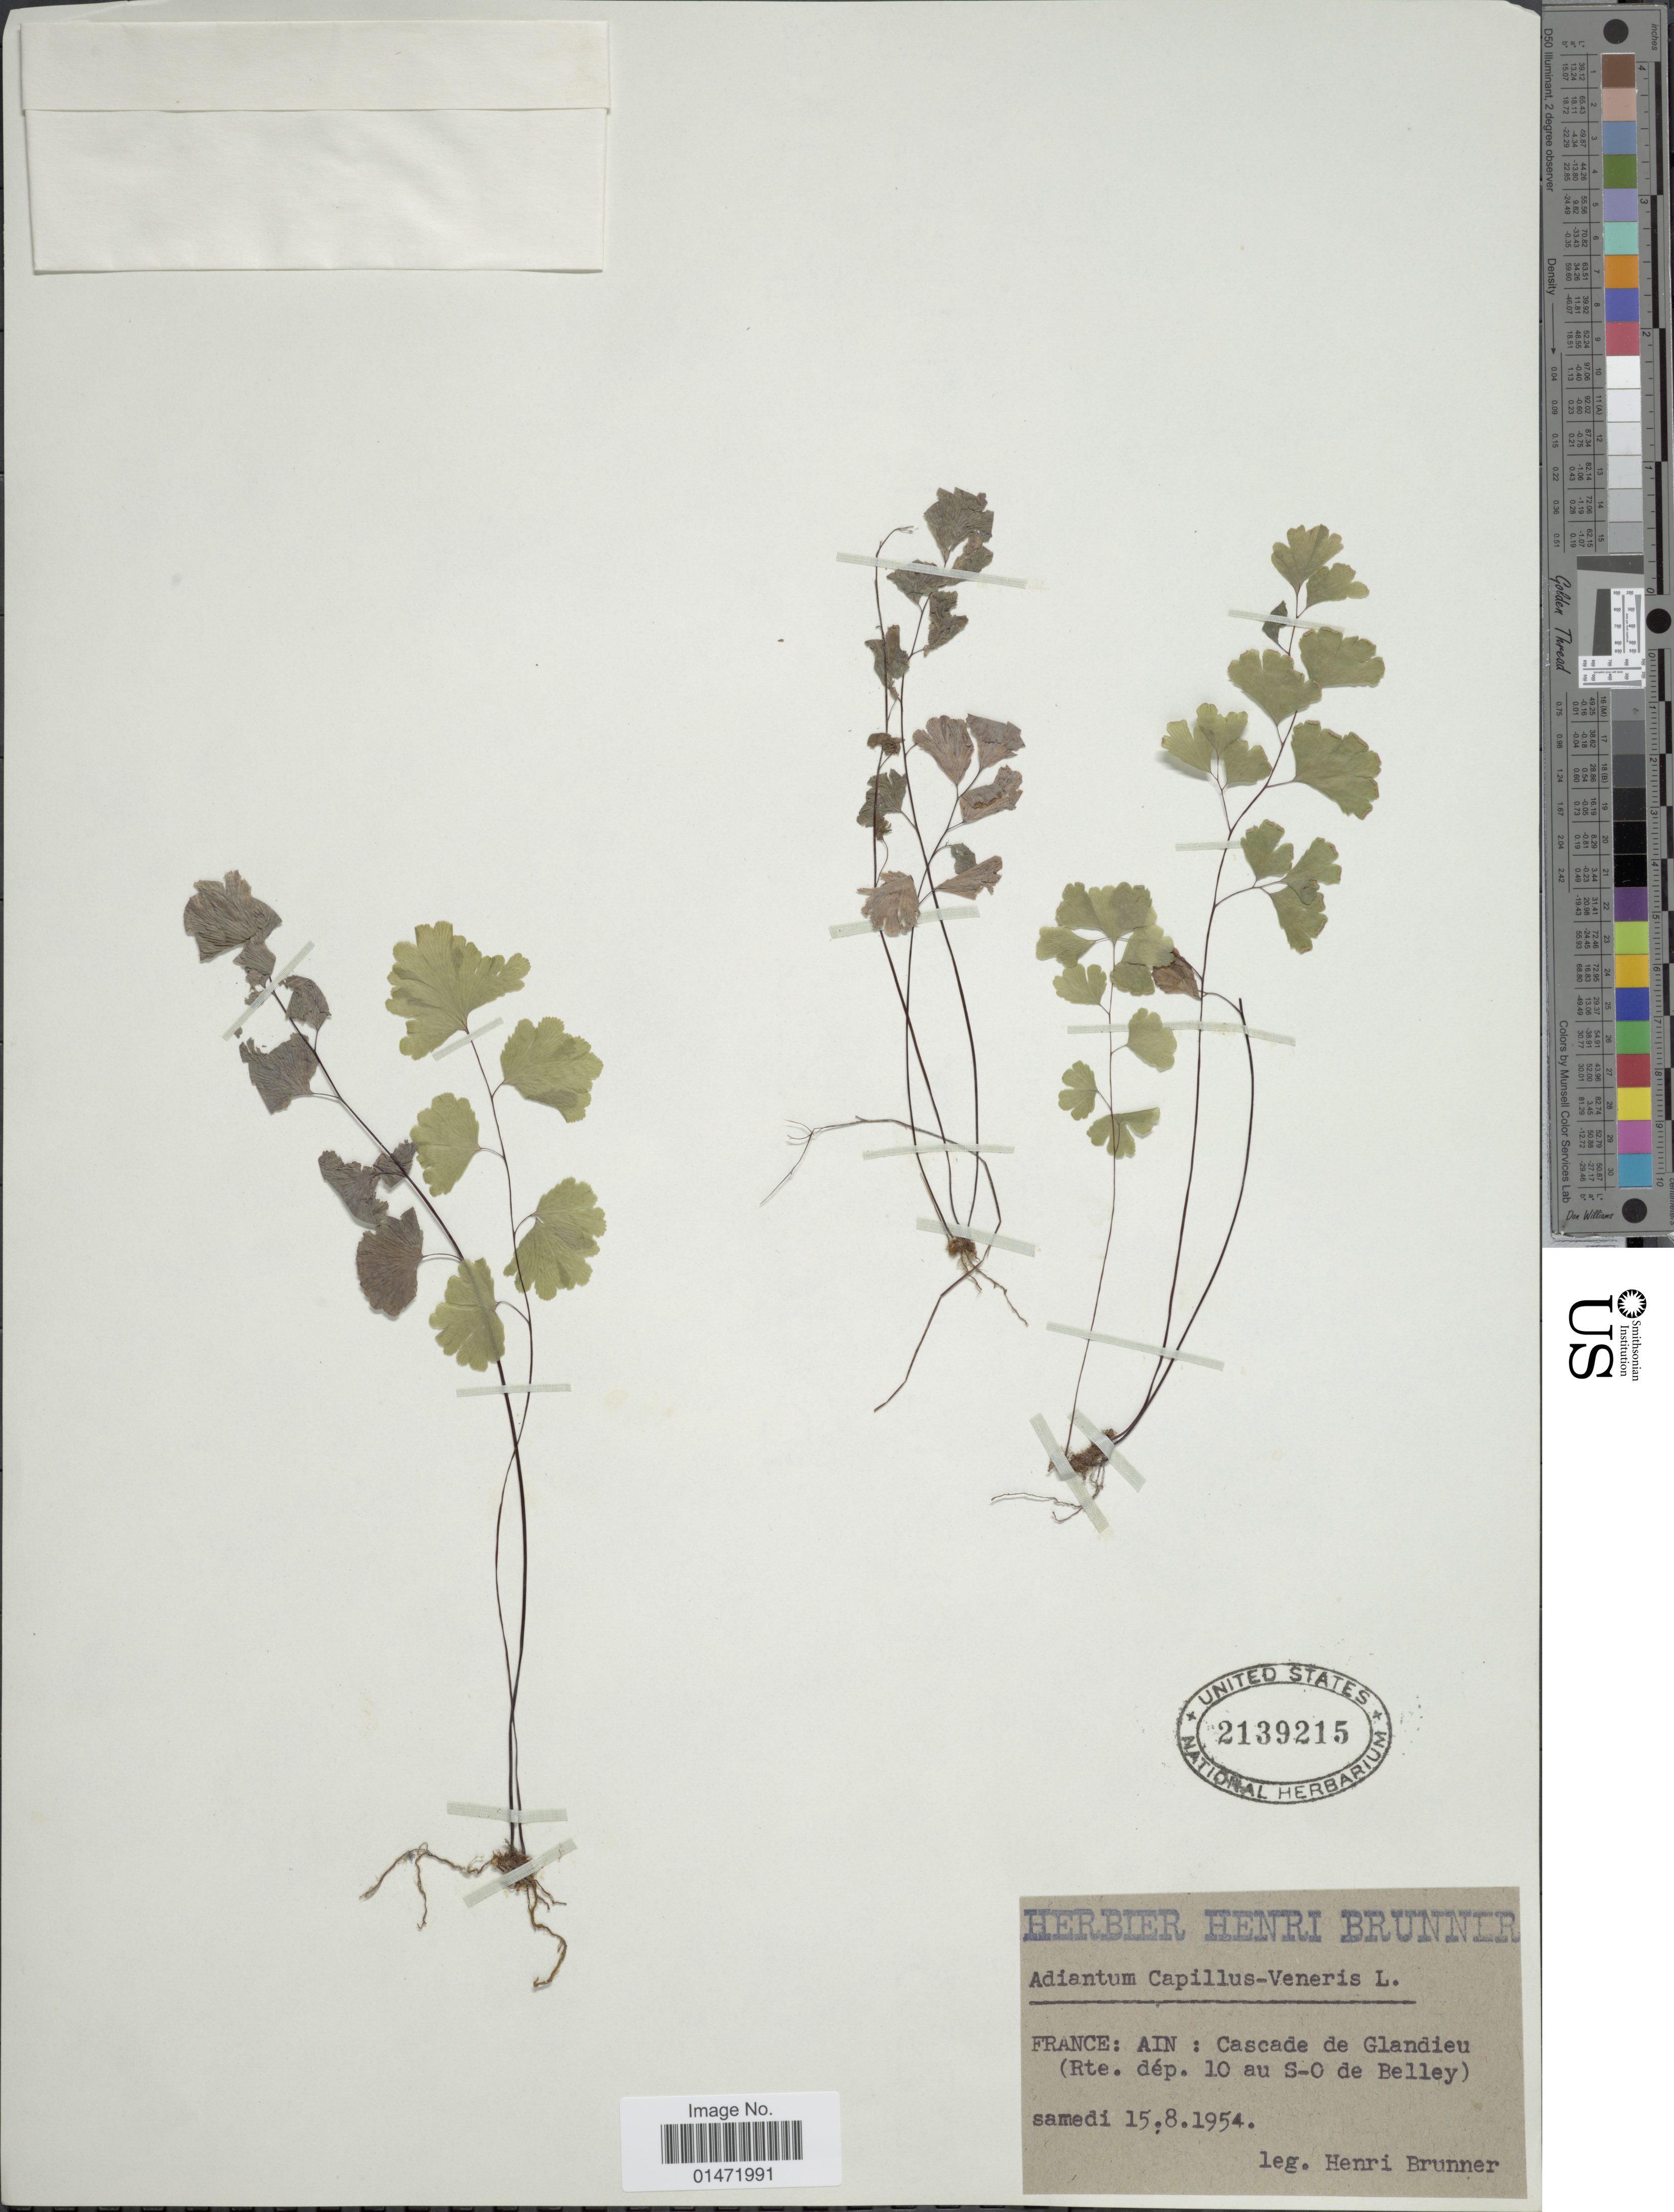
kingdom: Plantae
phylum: Tracheophyta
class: Polypodiopsida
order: Polypodiales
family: Pteridaceae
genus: Adiantum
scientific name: Adiantum capillus-veneris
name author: L.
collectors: H. Brunner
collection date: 1954-08-15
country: France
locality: Ain: Cascade de Glandieu (Rte. dép. 10 au S-O de Belley)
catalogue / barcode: US 2139215